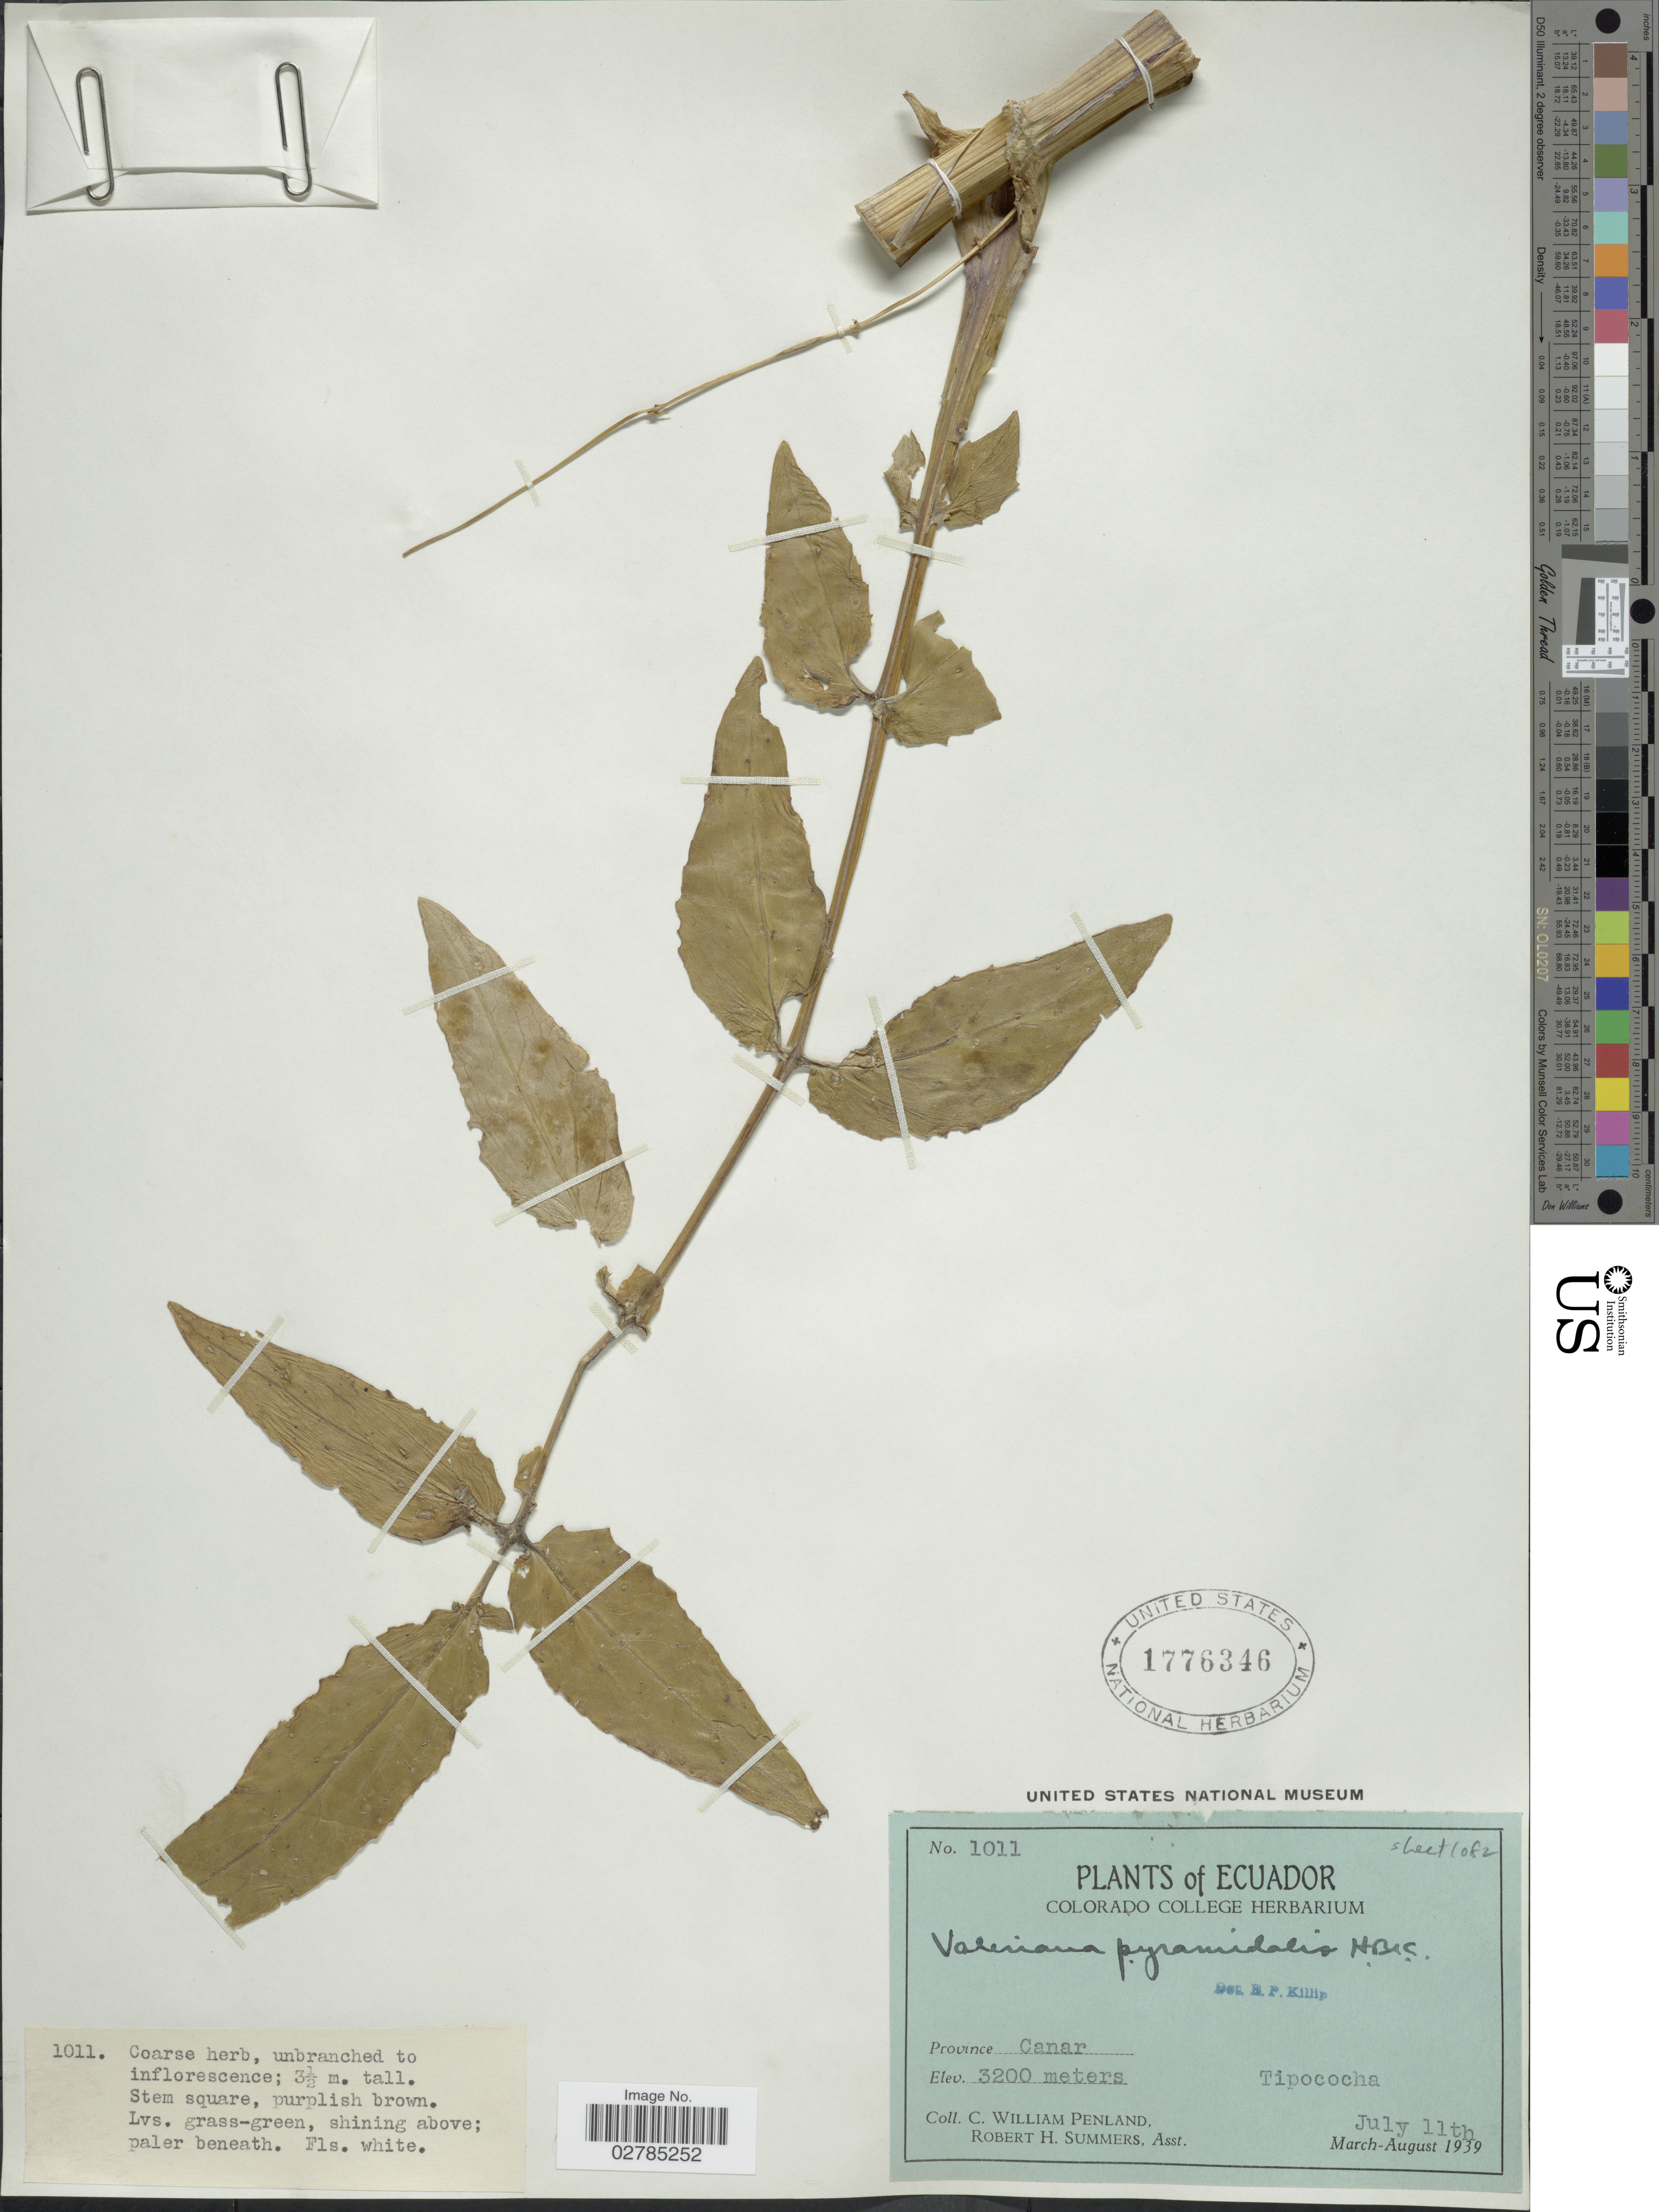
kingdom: Plantae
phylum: Tracheophyta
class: Magnoliopsida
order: Dipsacales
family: Caprifoliaceae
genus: Valeriana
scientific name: Valeriana pyramidalis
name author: Kunth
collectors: C. W. Penland & R. Summers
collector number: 1011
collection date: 1939-07-11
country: Ecuador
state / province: Cañar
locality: Tipococha.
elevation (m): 3200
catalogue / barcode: US 1776346